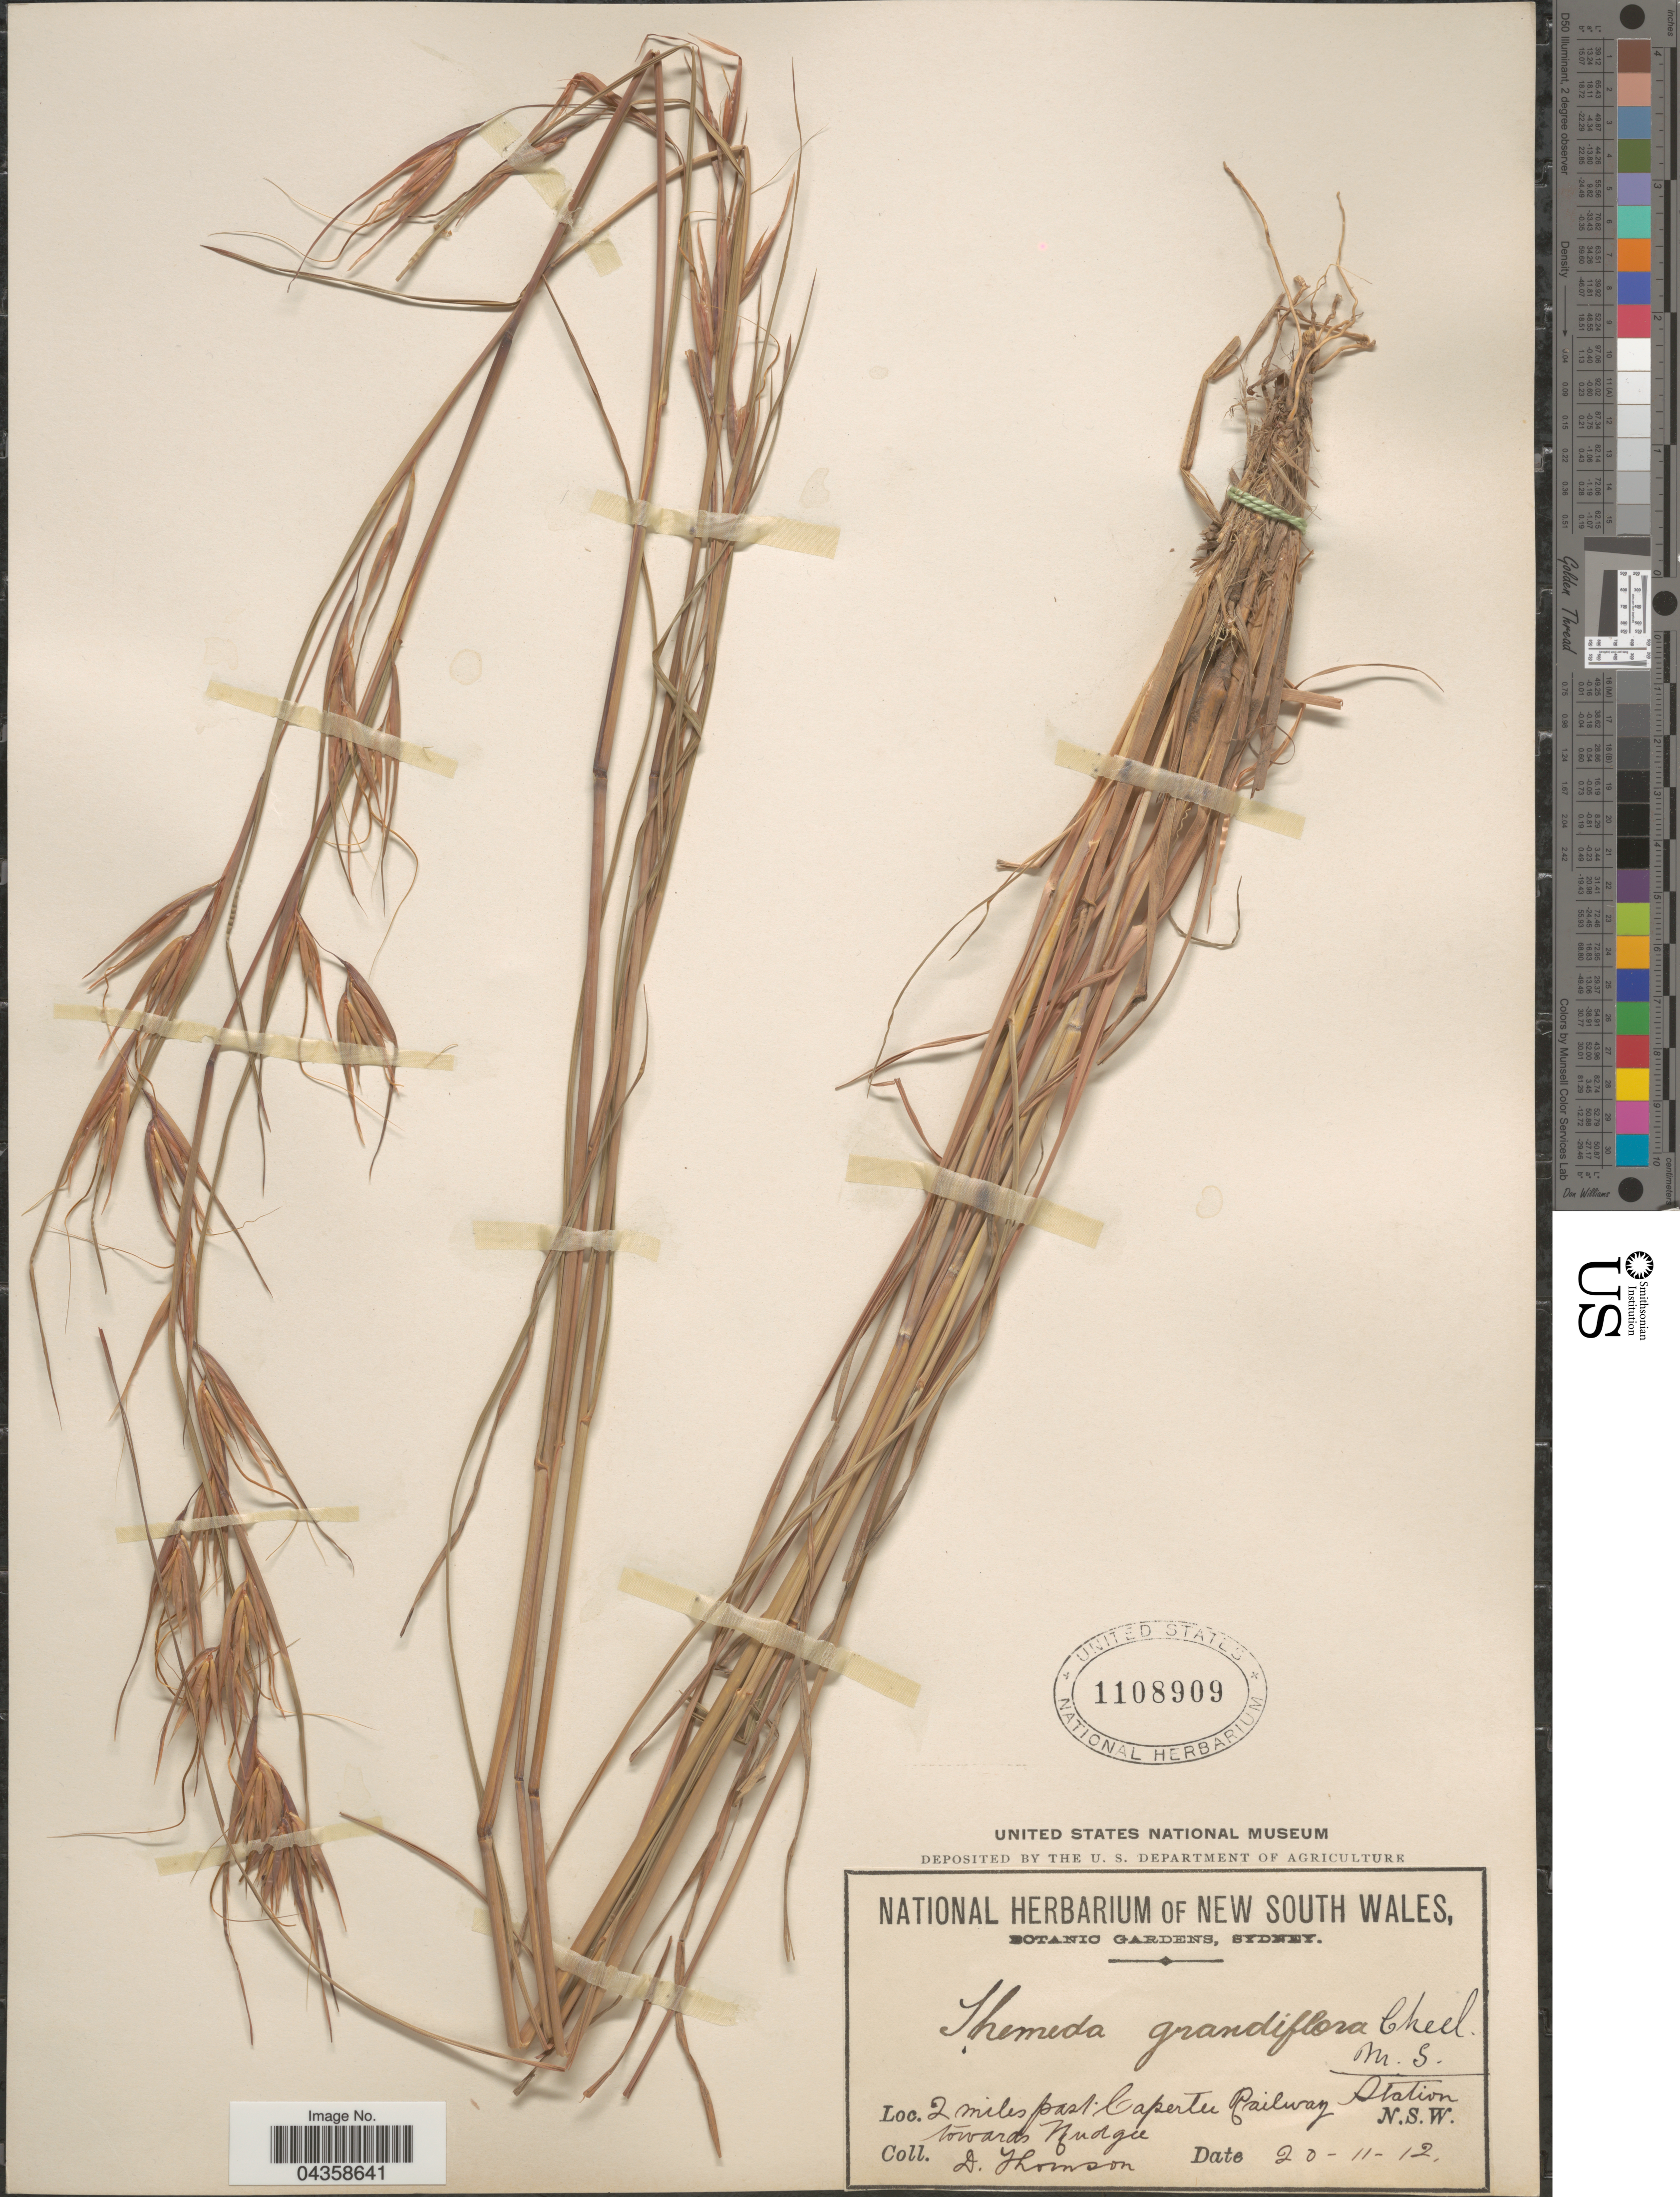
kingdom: Plantae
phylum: Tracheophyta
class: Liliopsida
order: Poales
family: Poaceae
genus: Themeda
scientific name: Themeda avenacea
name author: (F. Muell.) Durand & B.D. Jacks.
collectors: D. Thomson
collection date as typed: Transcribed d/m/y: 20/11/12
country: Australia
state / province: New South Wales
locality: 2 miles past Capertee Railway Station towards Nudgee.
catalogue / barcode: US 1108909